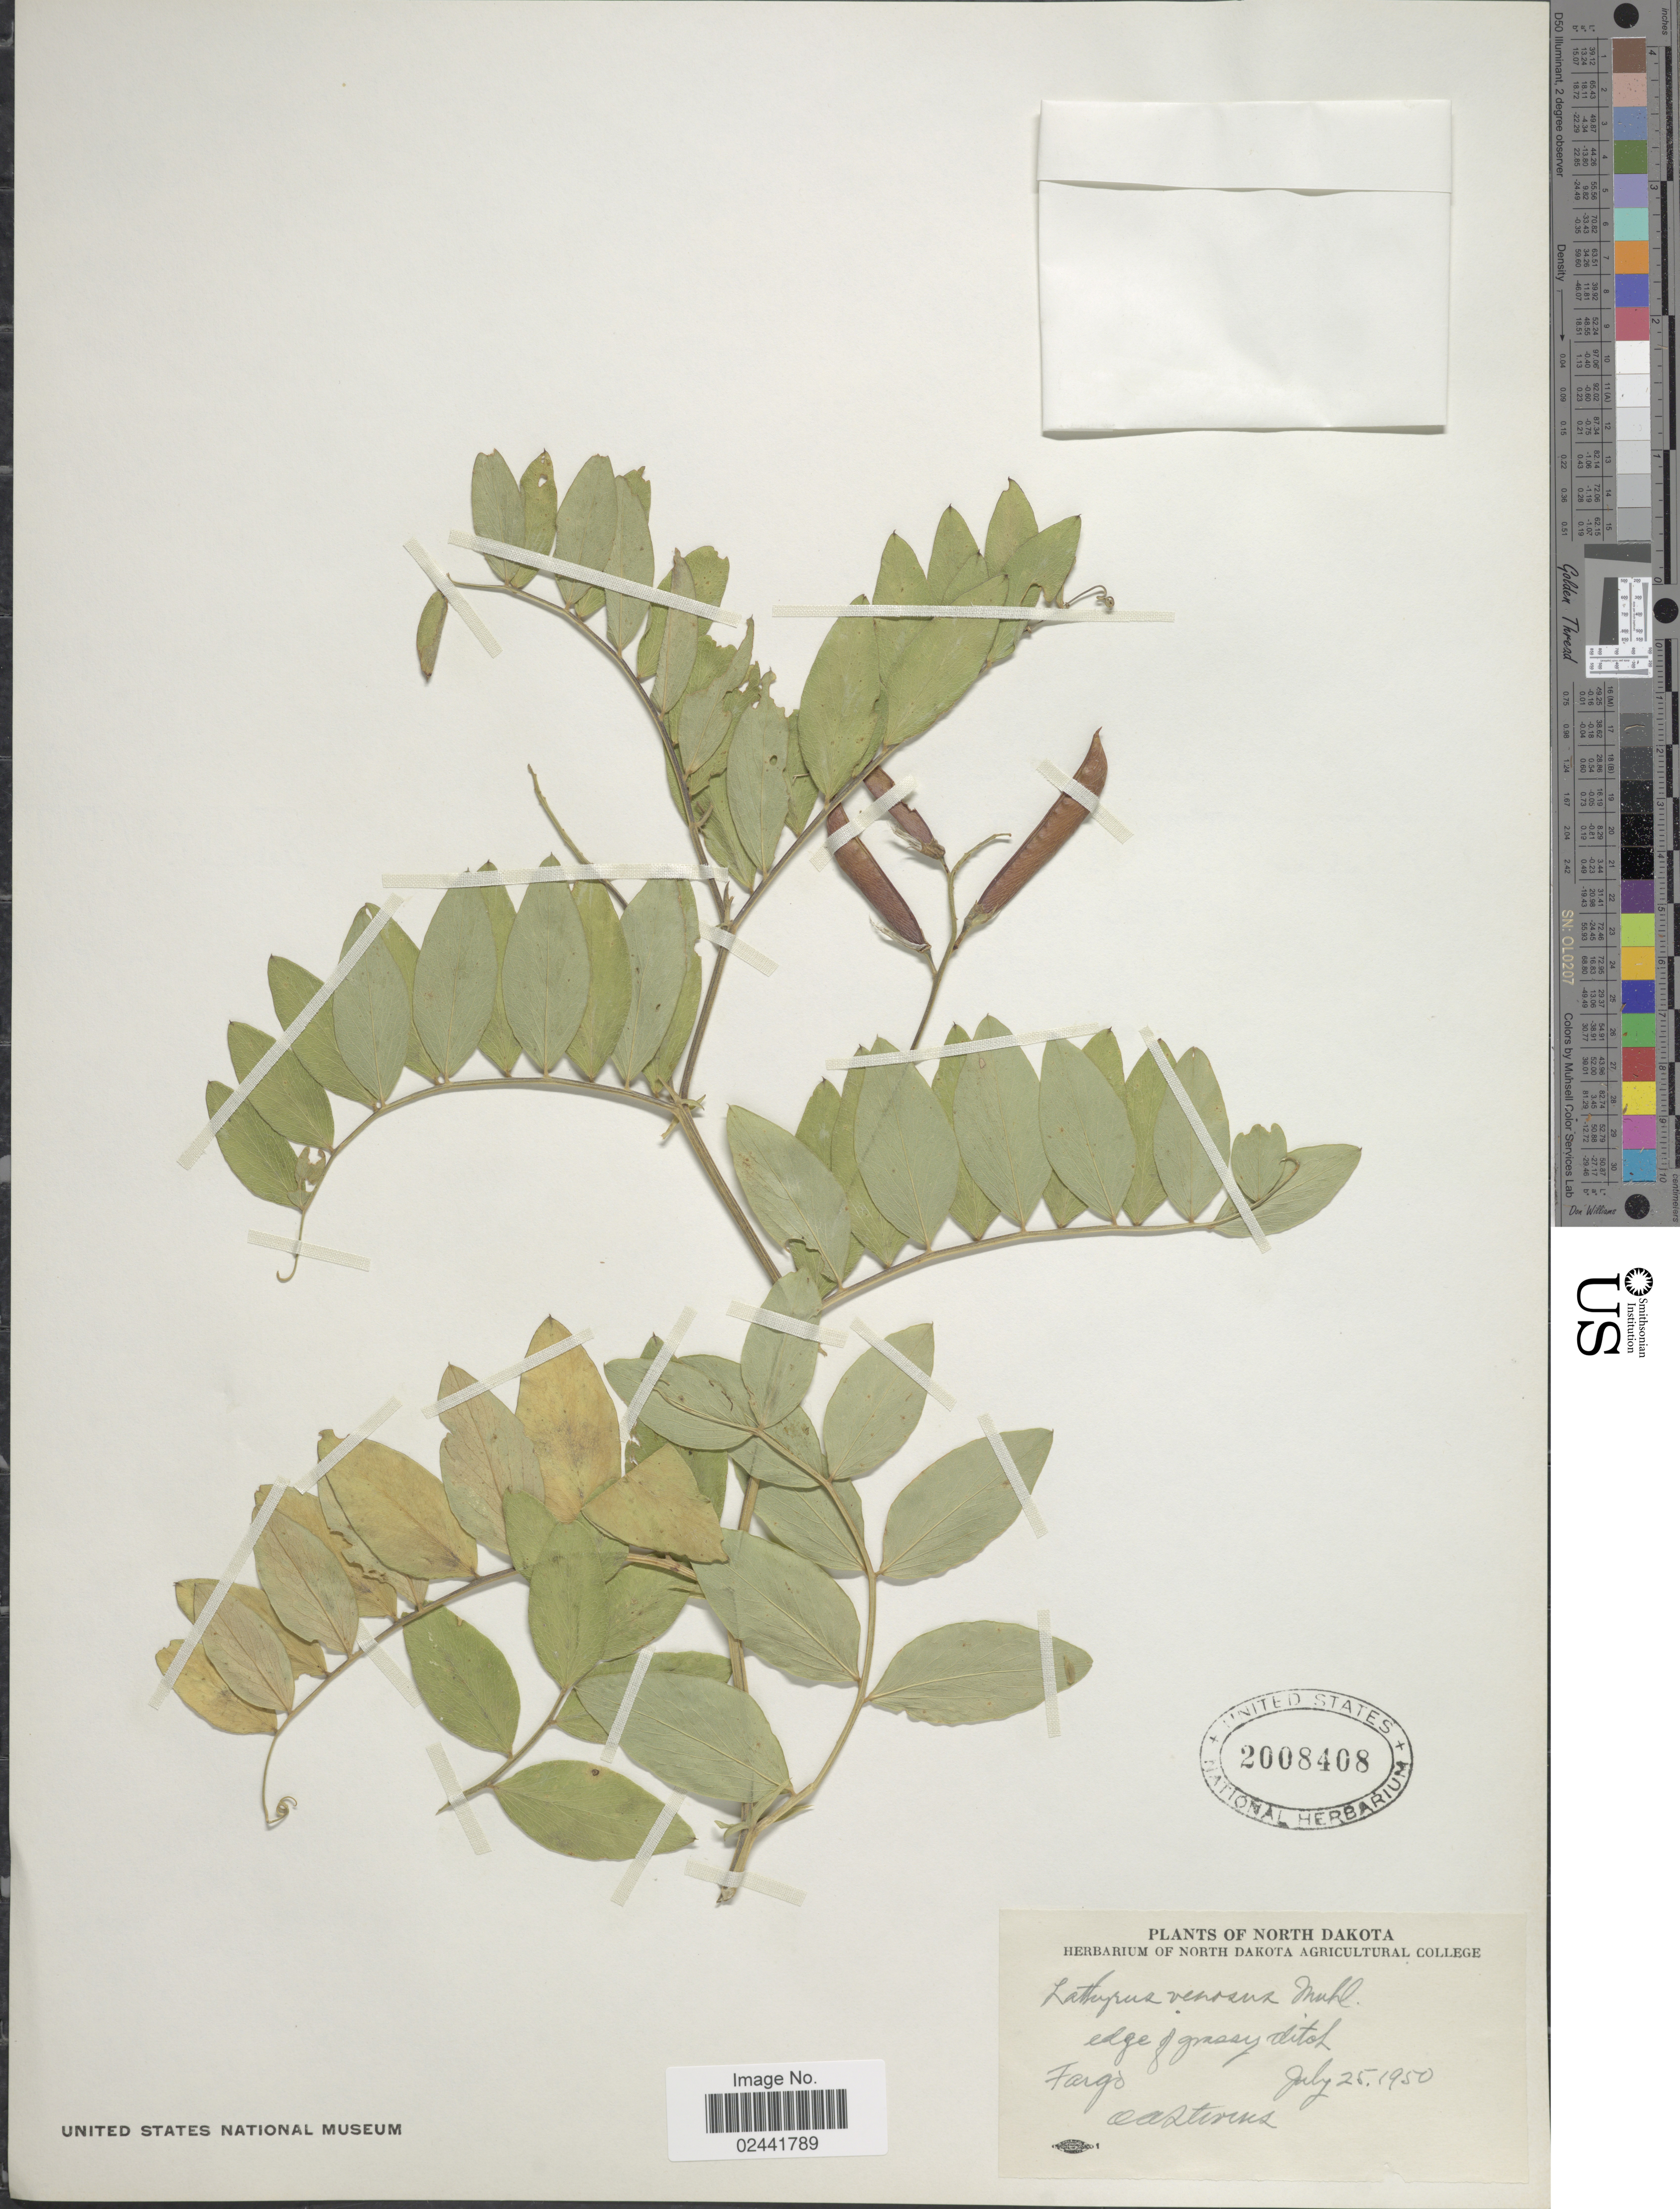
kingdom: Plantae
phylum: Tracheophyta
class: Magnoliopsida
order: Fabales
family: Fabaceae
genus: Lathyrus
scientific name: Lathyrus venosus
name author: Muhl. ex Willd.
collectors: O. A. Stevens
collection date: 1950-07-25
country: United States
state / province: North Dakota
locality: Edge of grassy ditch. Fargo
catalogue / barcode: US 2008408